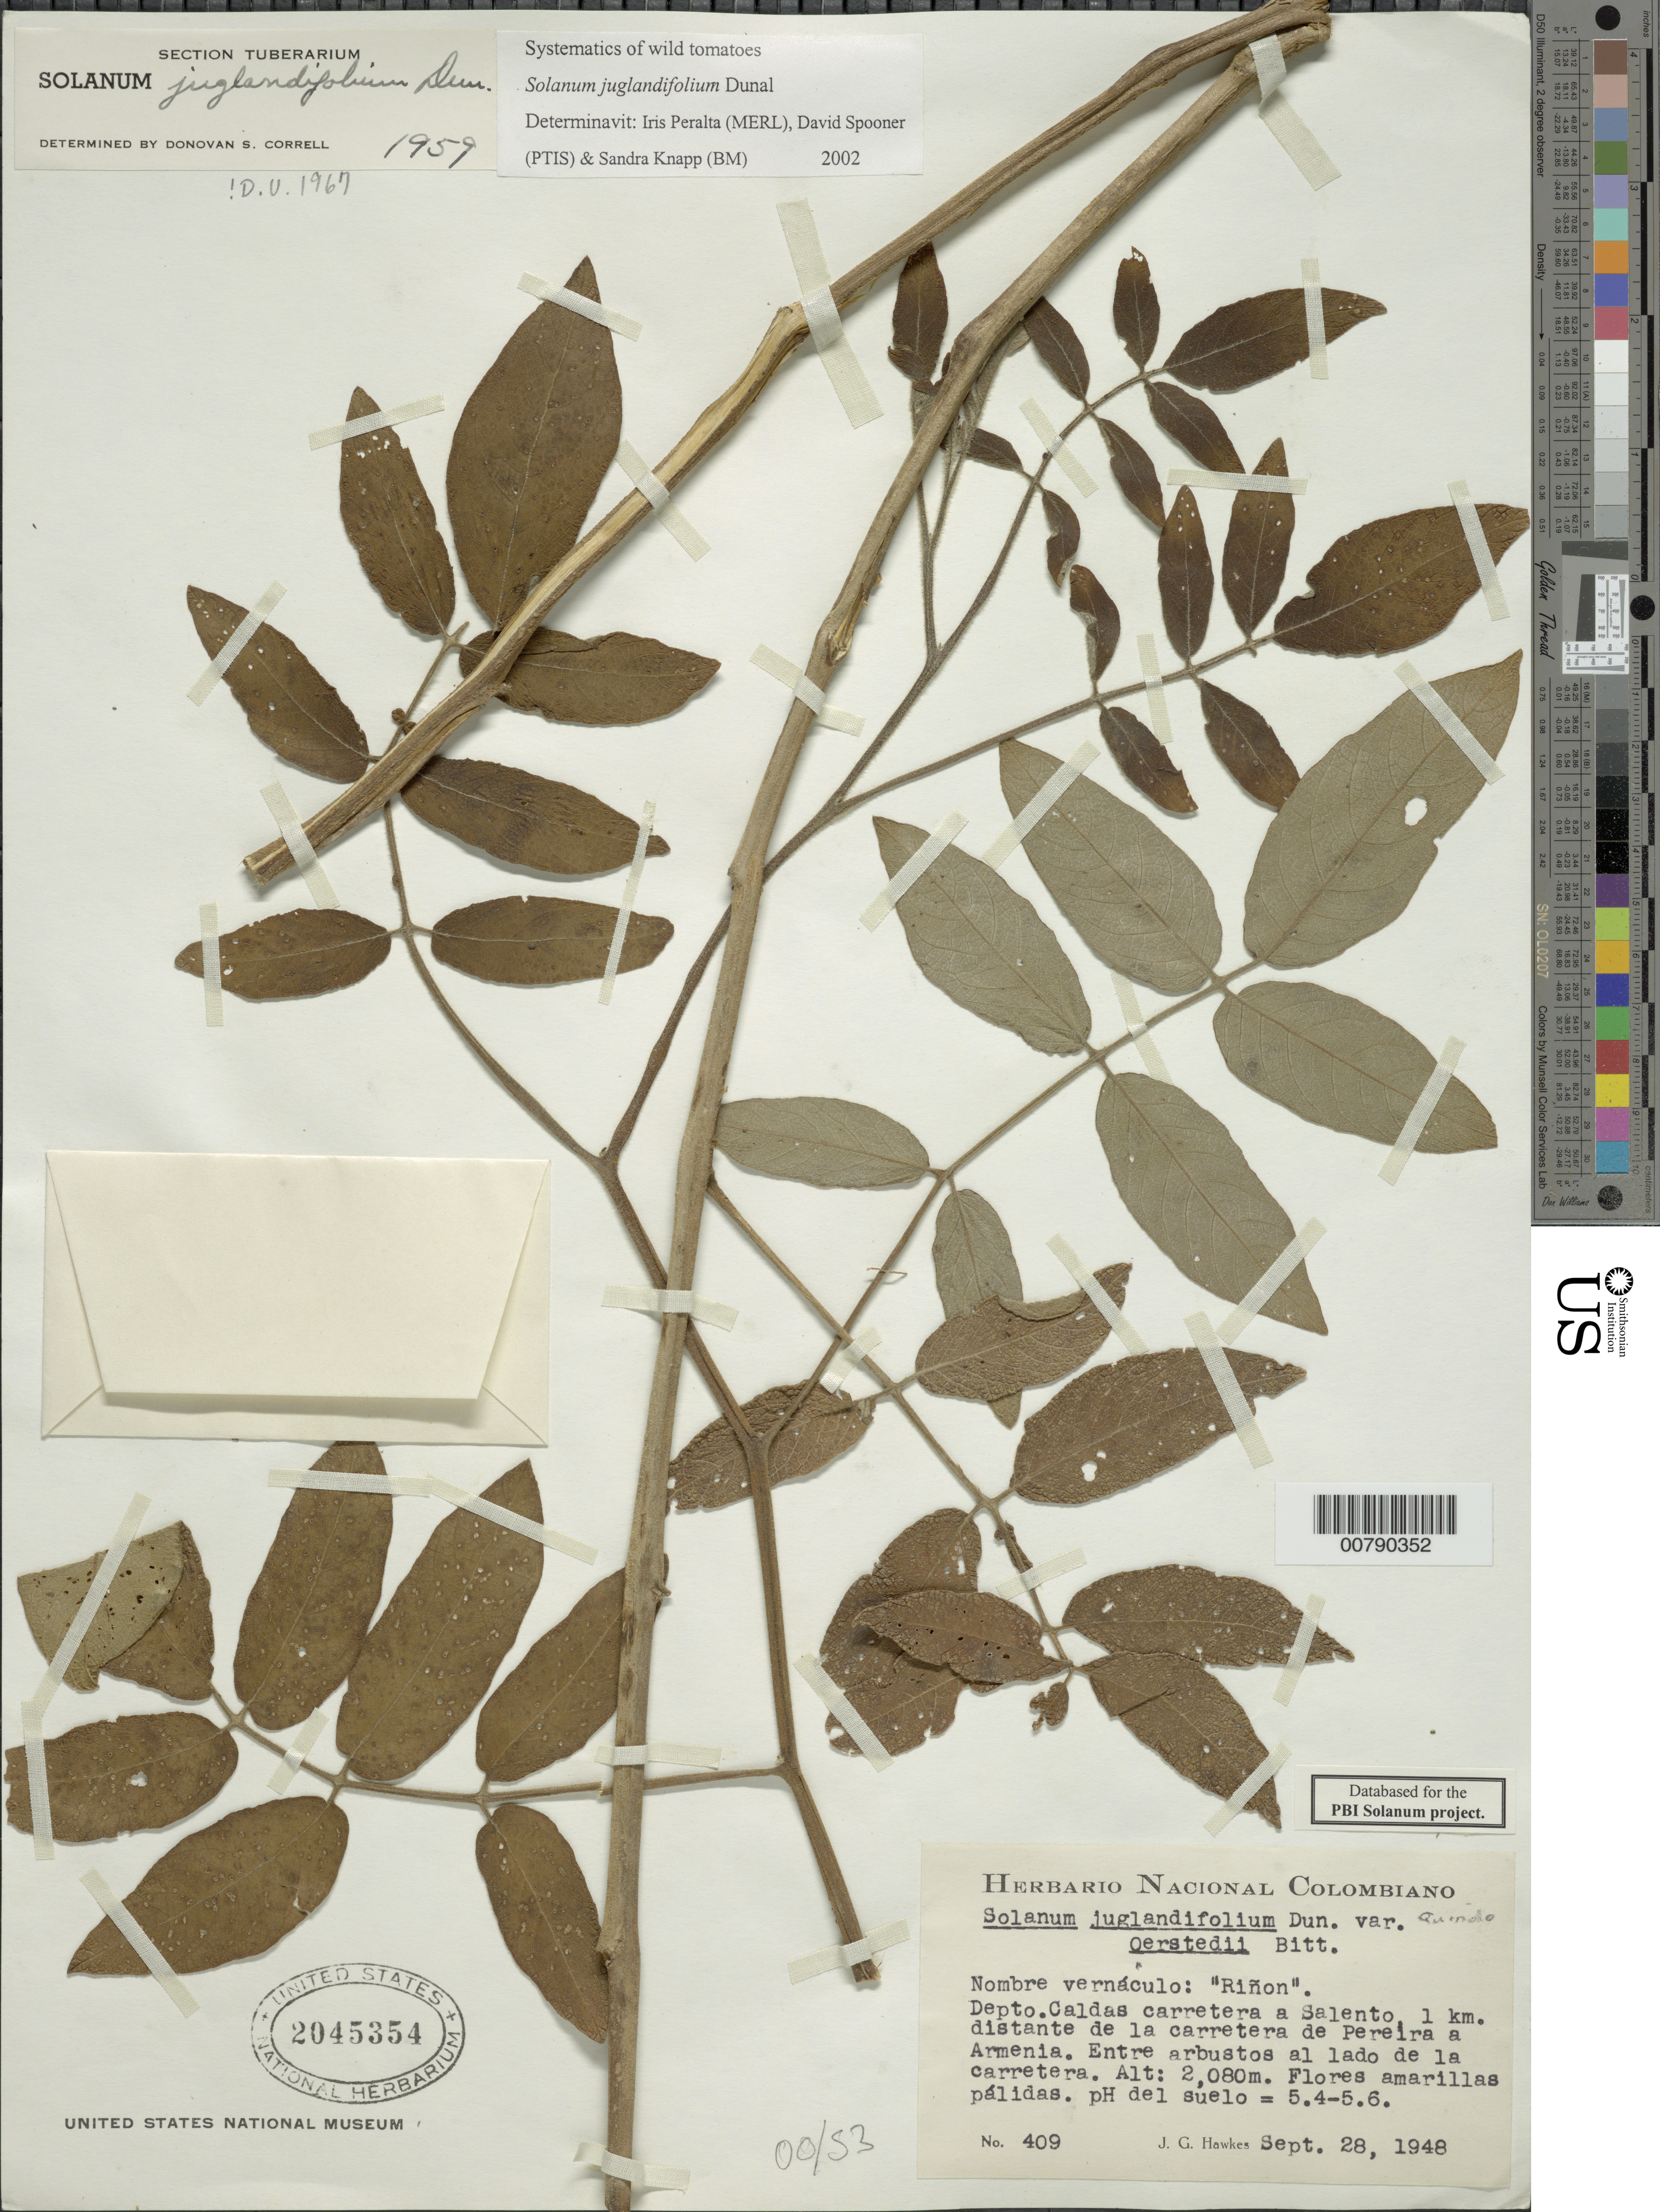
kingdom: Plantae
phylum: Tracheophyta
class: Magnoliopsida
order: Solanales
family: Solanaceae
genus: Solanum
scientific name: Solanum juglandifolium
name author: Dunal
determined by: Peralta, Iris E.; Knapp, S. D.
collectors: J. Hawkes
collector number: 409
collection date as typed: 28 Sep 1948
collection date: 1948-09-28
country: Colombia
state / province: Caldas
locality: carretera a Salento, 1 km distante de la carretera de Pereira a Armenia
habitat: entre arbusto al lado de carretera; pH del suelo 5.4-5.6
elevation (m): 2080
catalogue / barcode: US 2045354